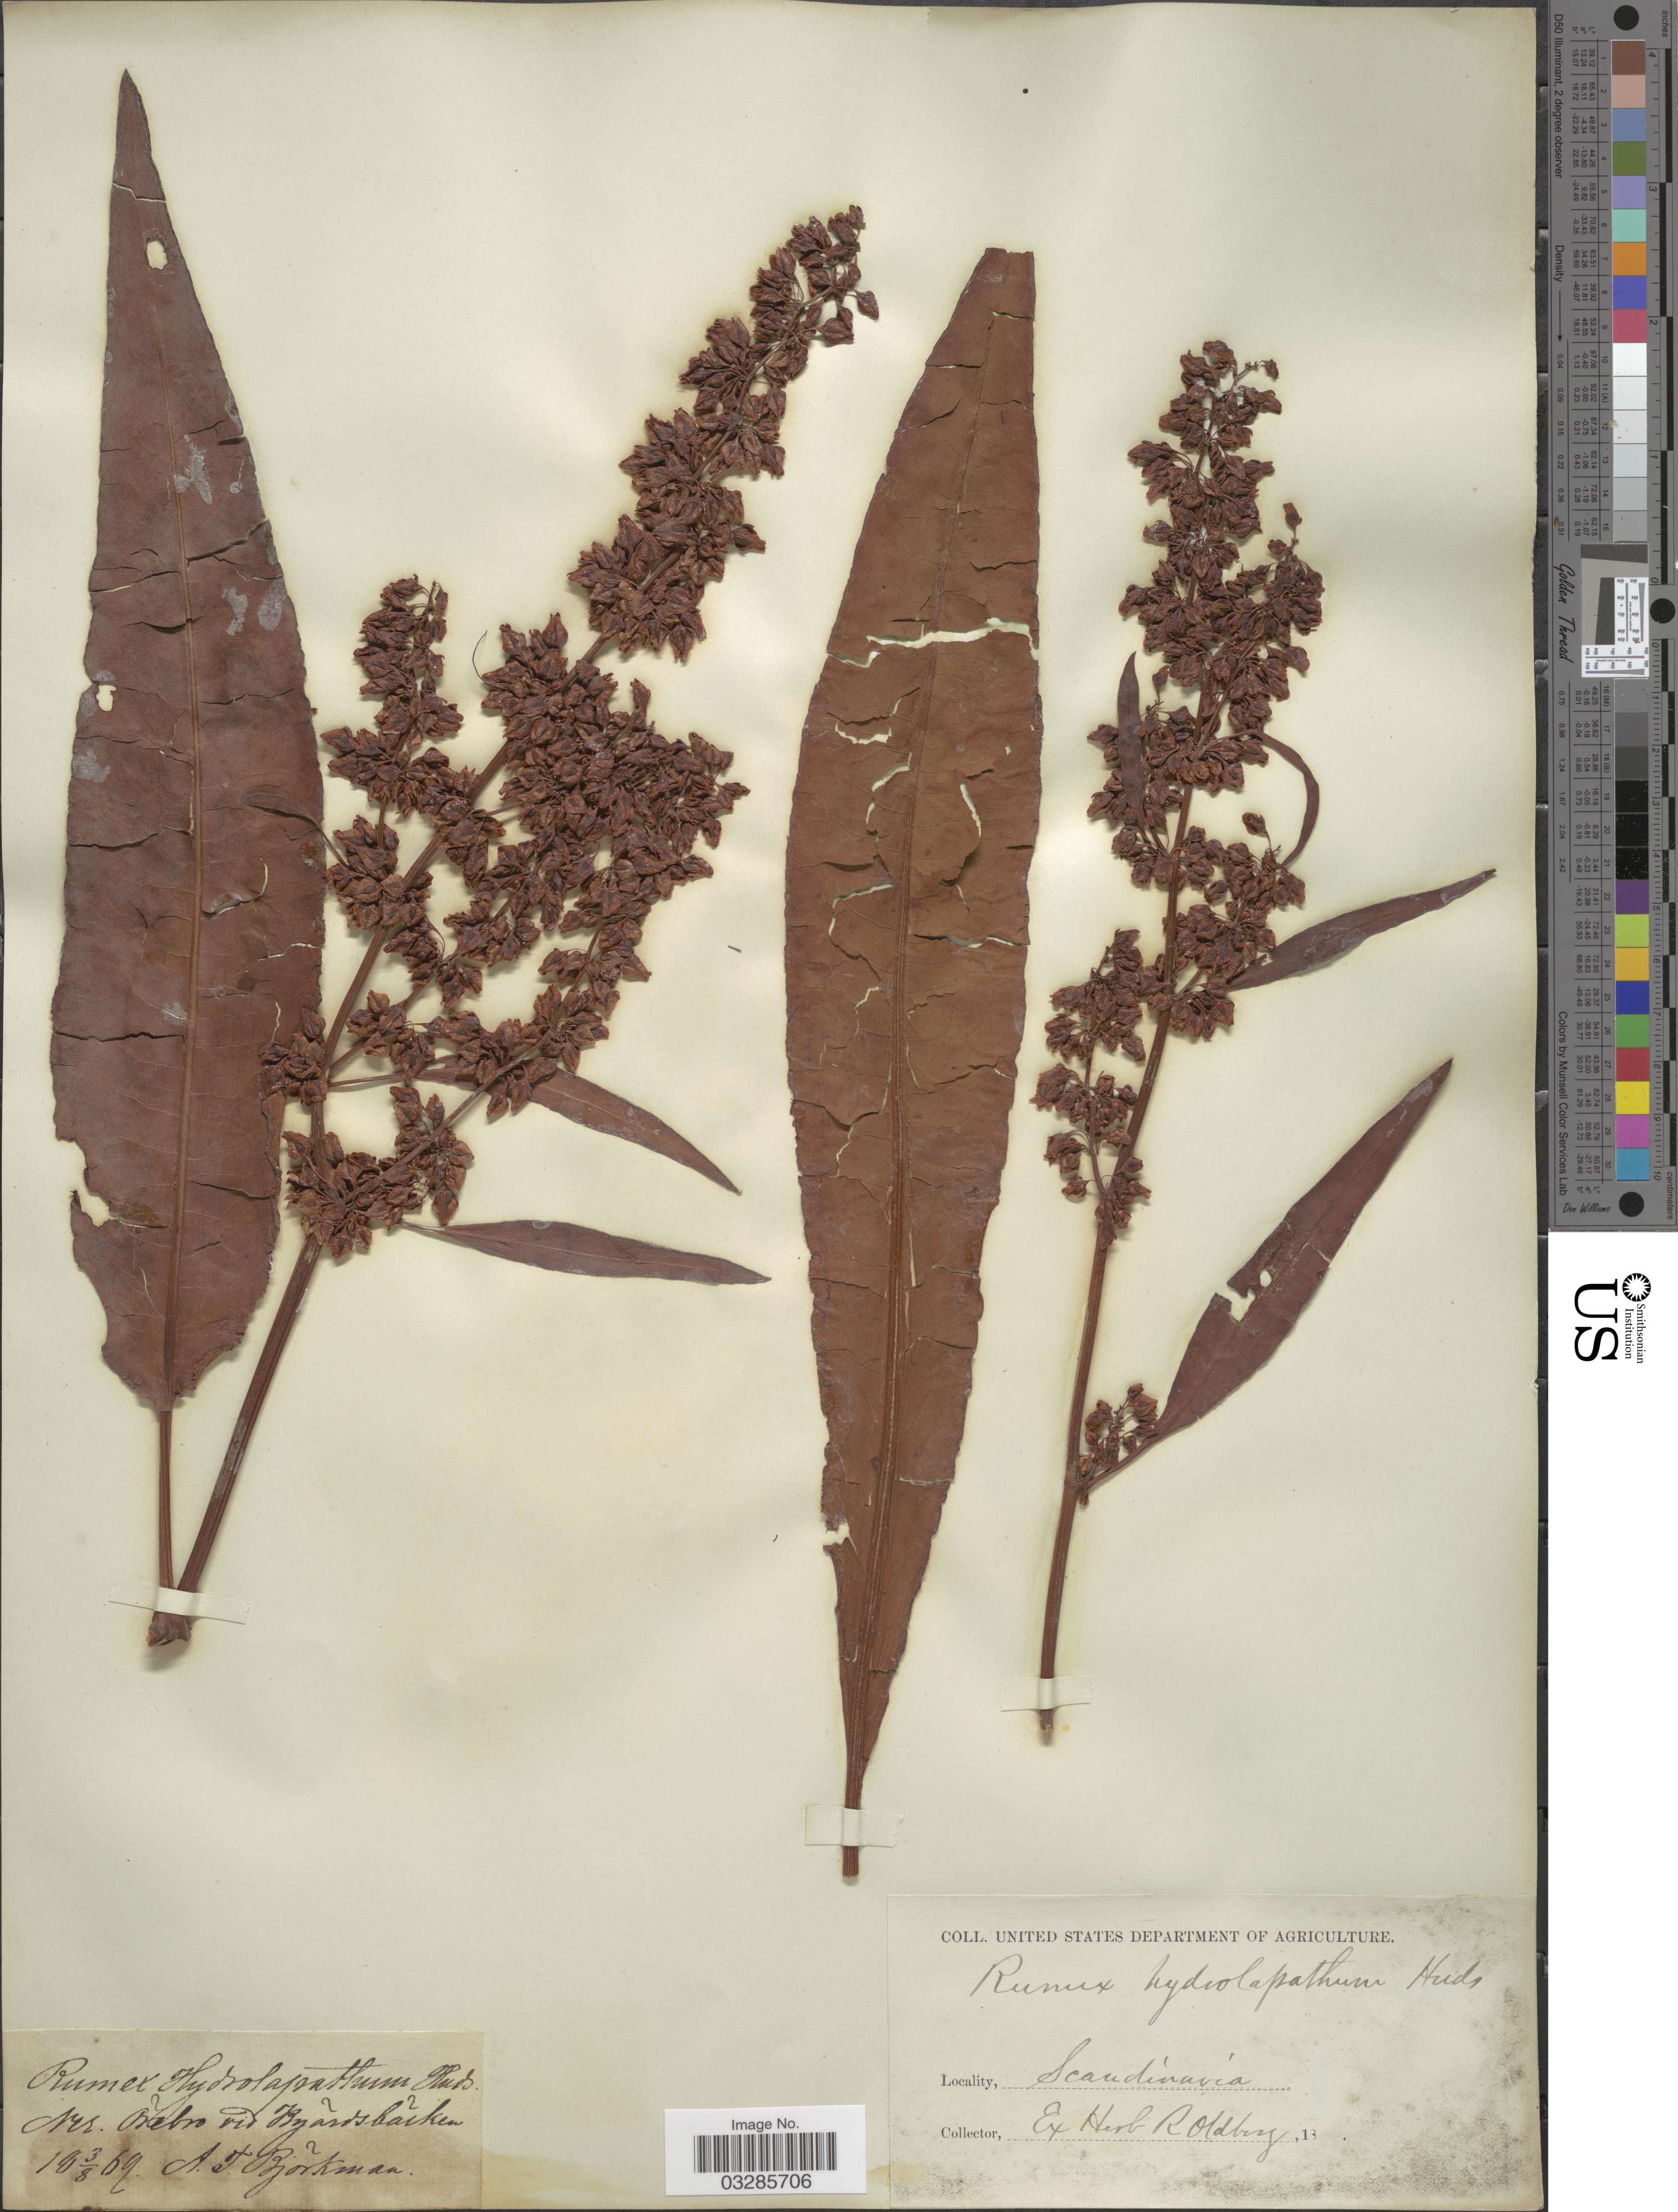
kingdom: Plantae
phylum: Tracheophyta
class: Magnoliopsida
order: Caryophyllales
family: Polygonaceae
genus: Rumex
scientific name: Rumex hydrolapathum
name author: Huds.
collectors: A. Björkman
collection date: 1869-08-03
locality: Scandinavia, Mr [interpreted] Bebo [interpreted] vid [interpreted] Byardsbarken [interpreted].